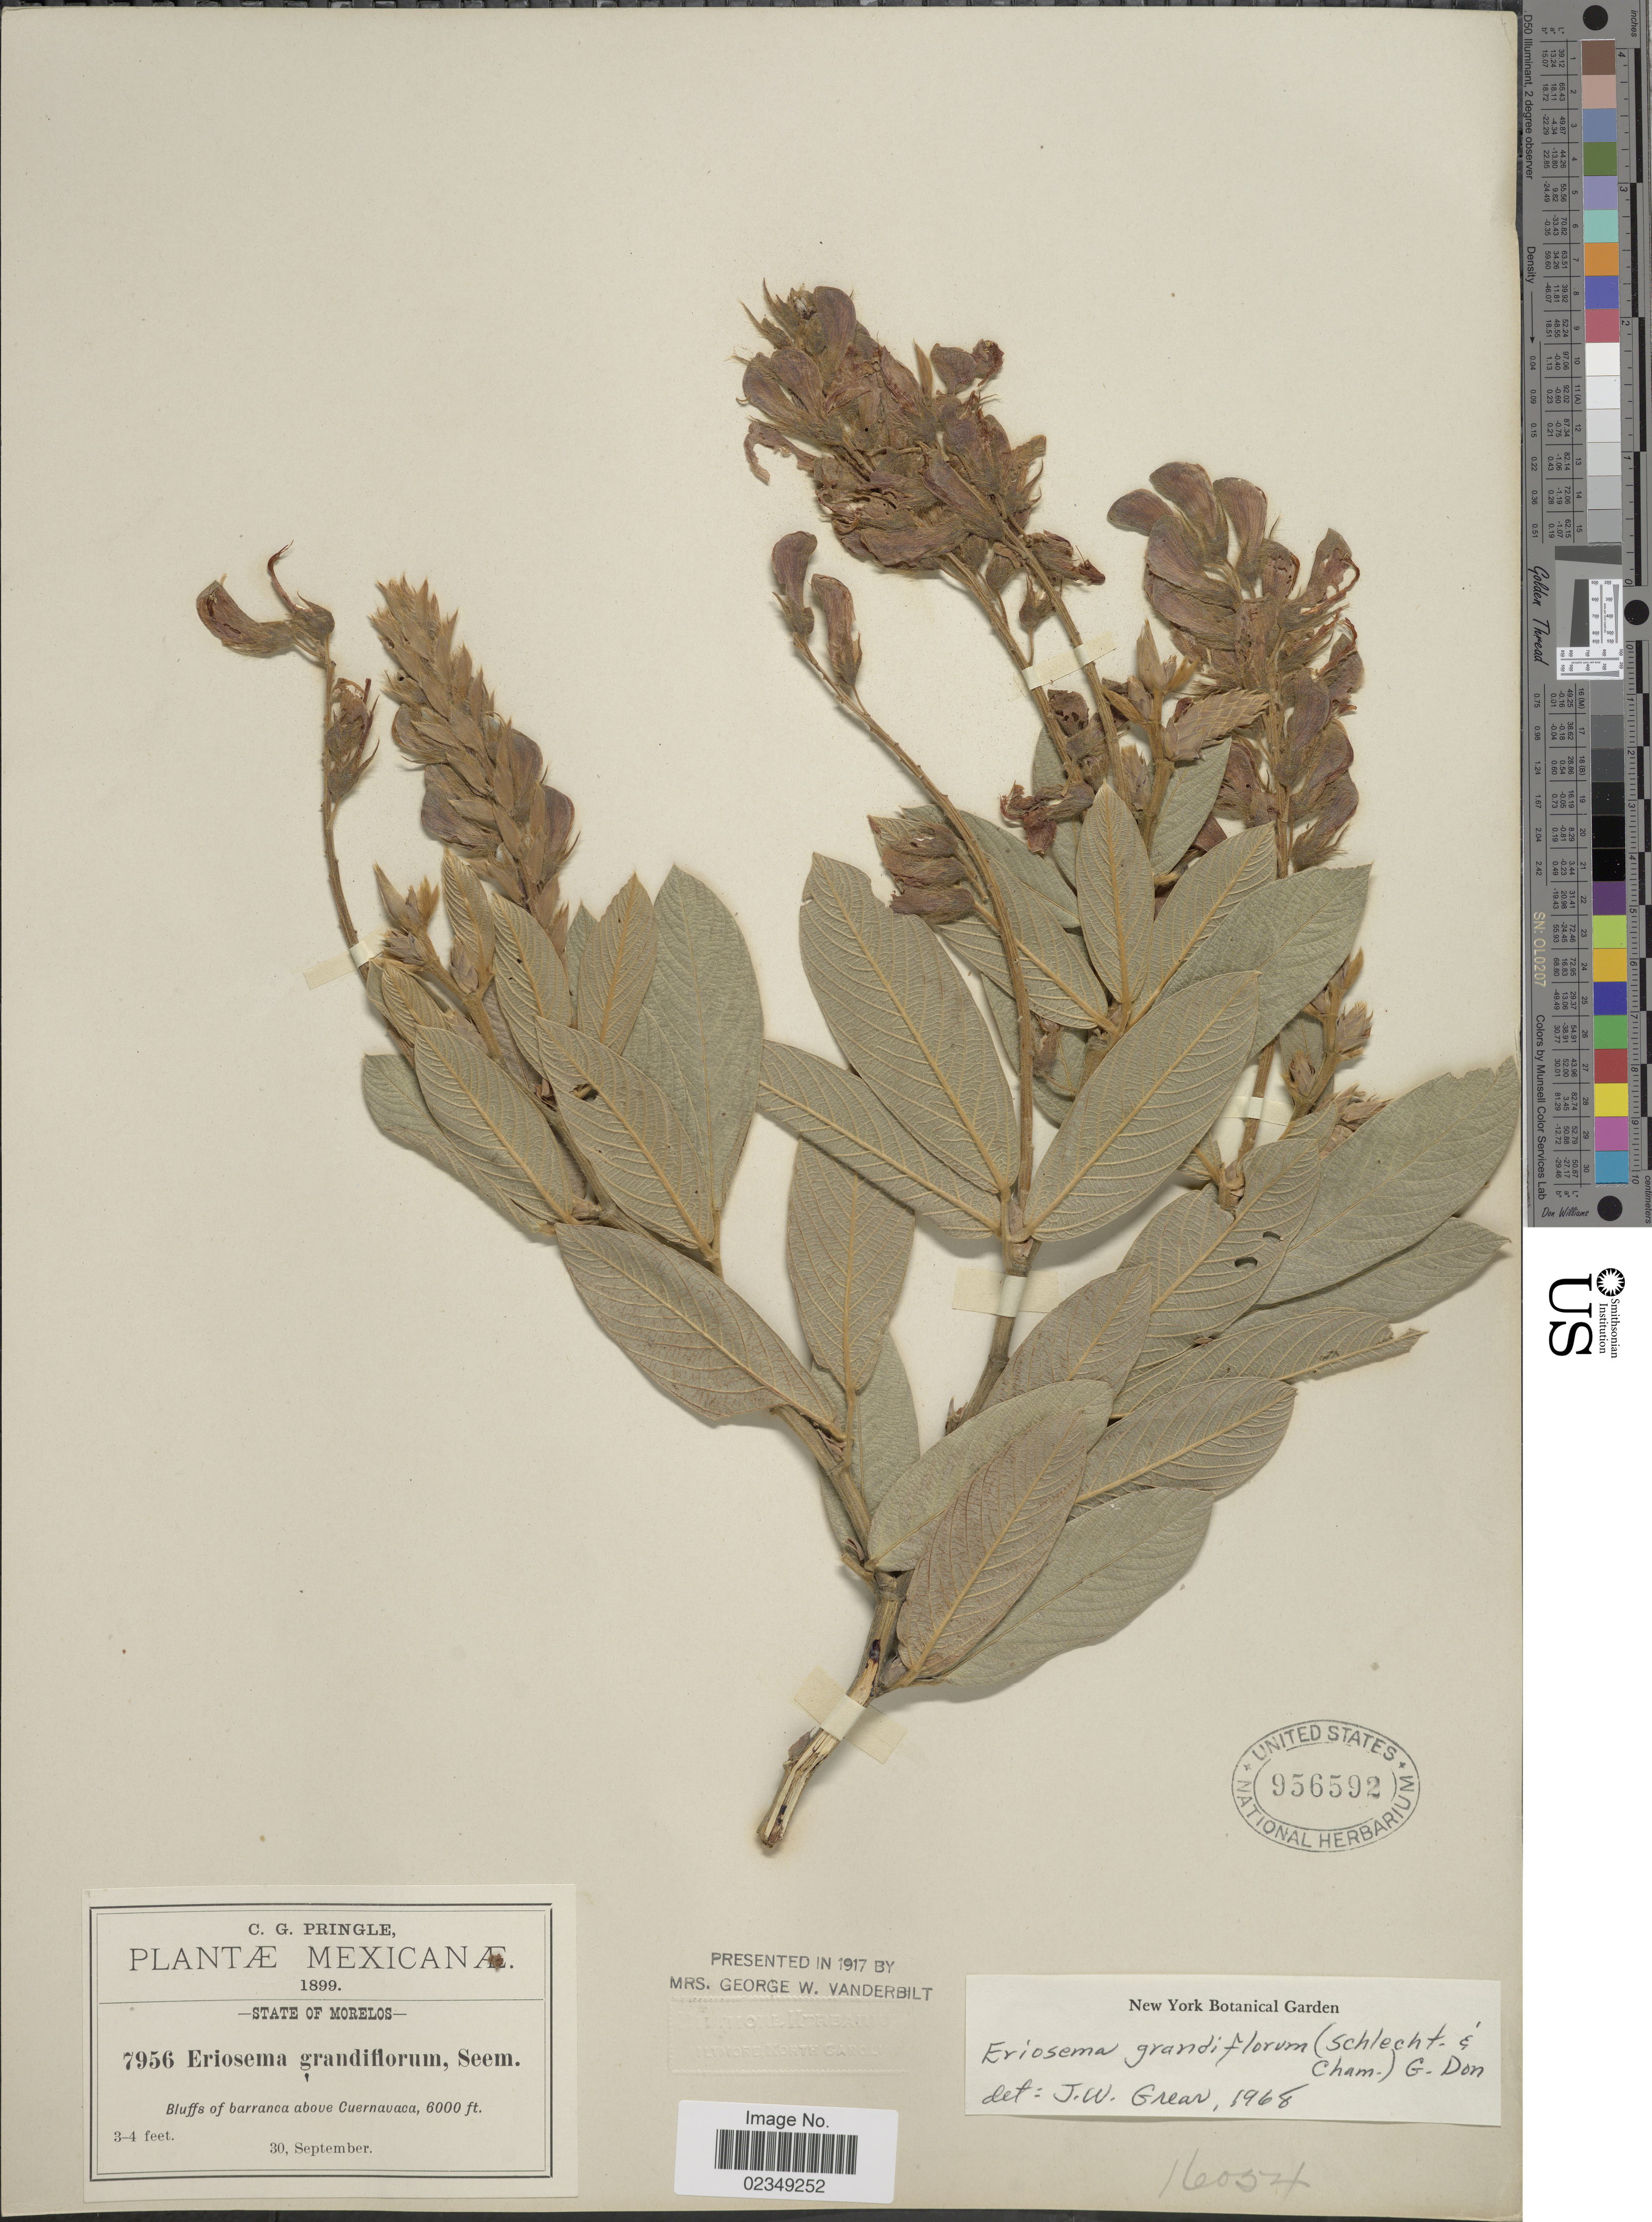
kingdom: Plantae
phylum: Tracheophyta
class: Magnoliopsida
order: Fabales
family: Fabaceae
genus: Eriosema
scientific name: Eriosema grandiflorum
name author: (Schltdl. & Cham.) G. Don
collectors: C. G. Pringle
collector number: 7956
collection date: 1899-09-30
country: Mexico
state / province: Morelos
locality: Bluffs of barranca above Cuernavaca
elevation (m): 1829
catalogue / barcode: US 956592